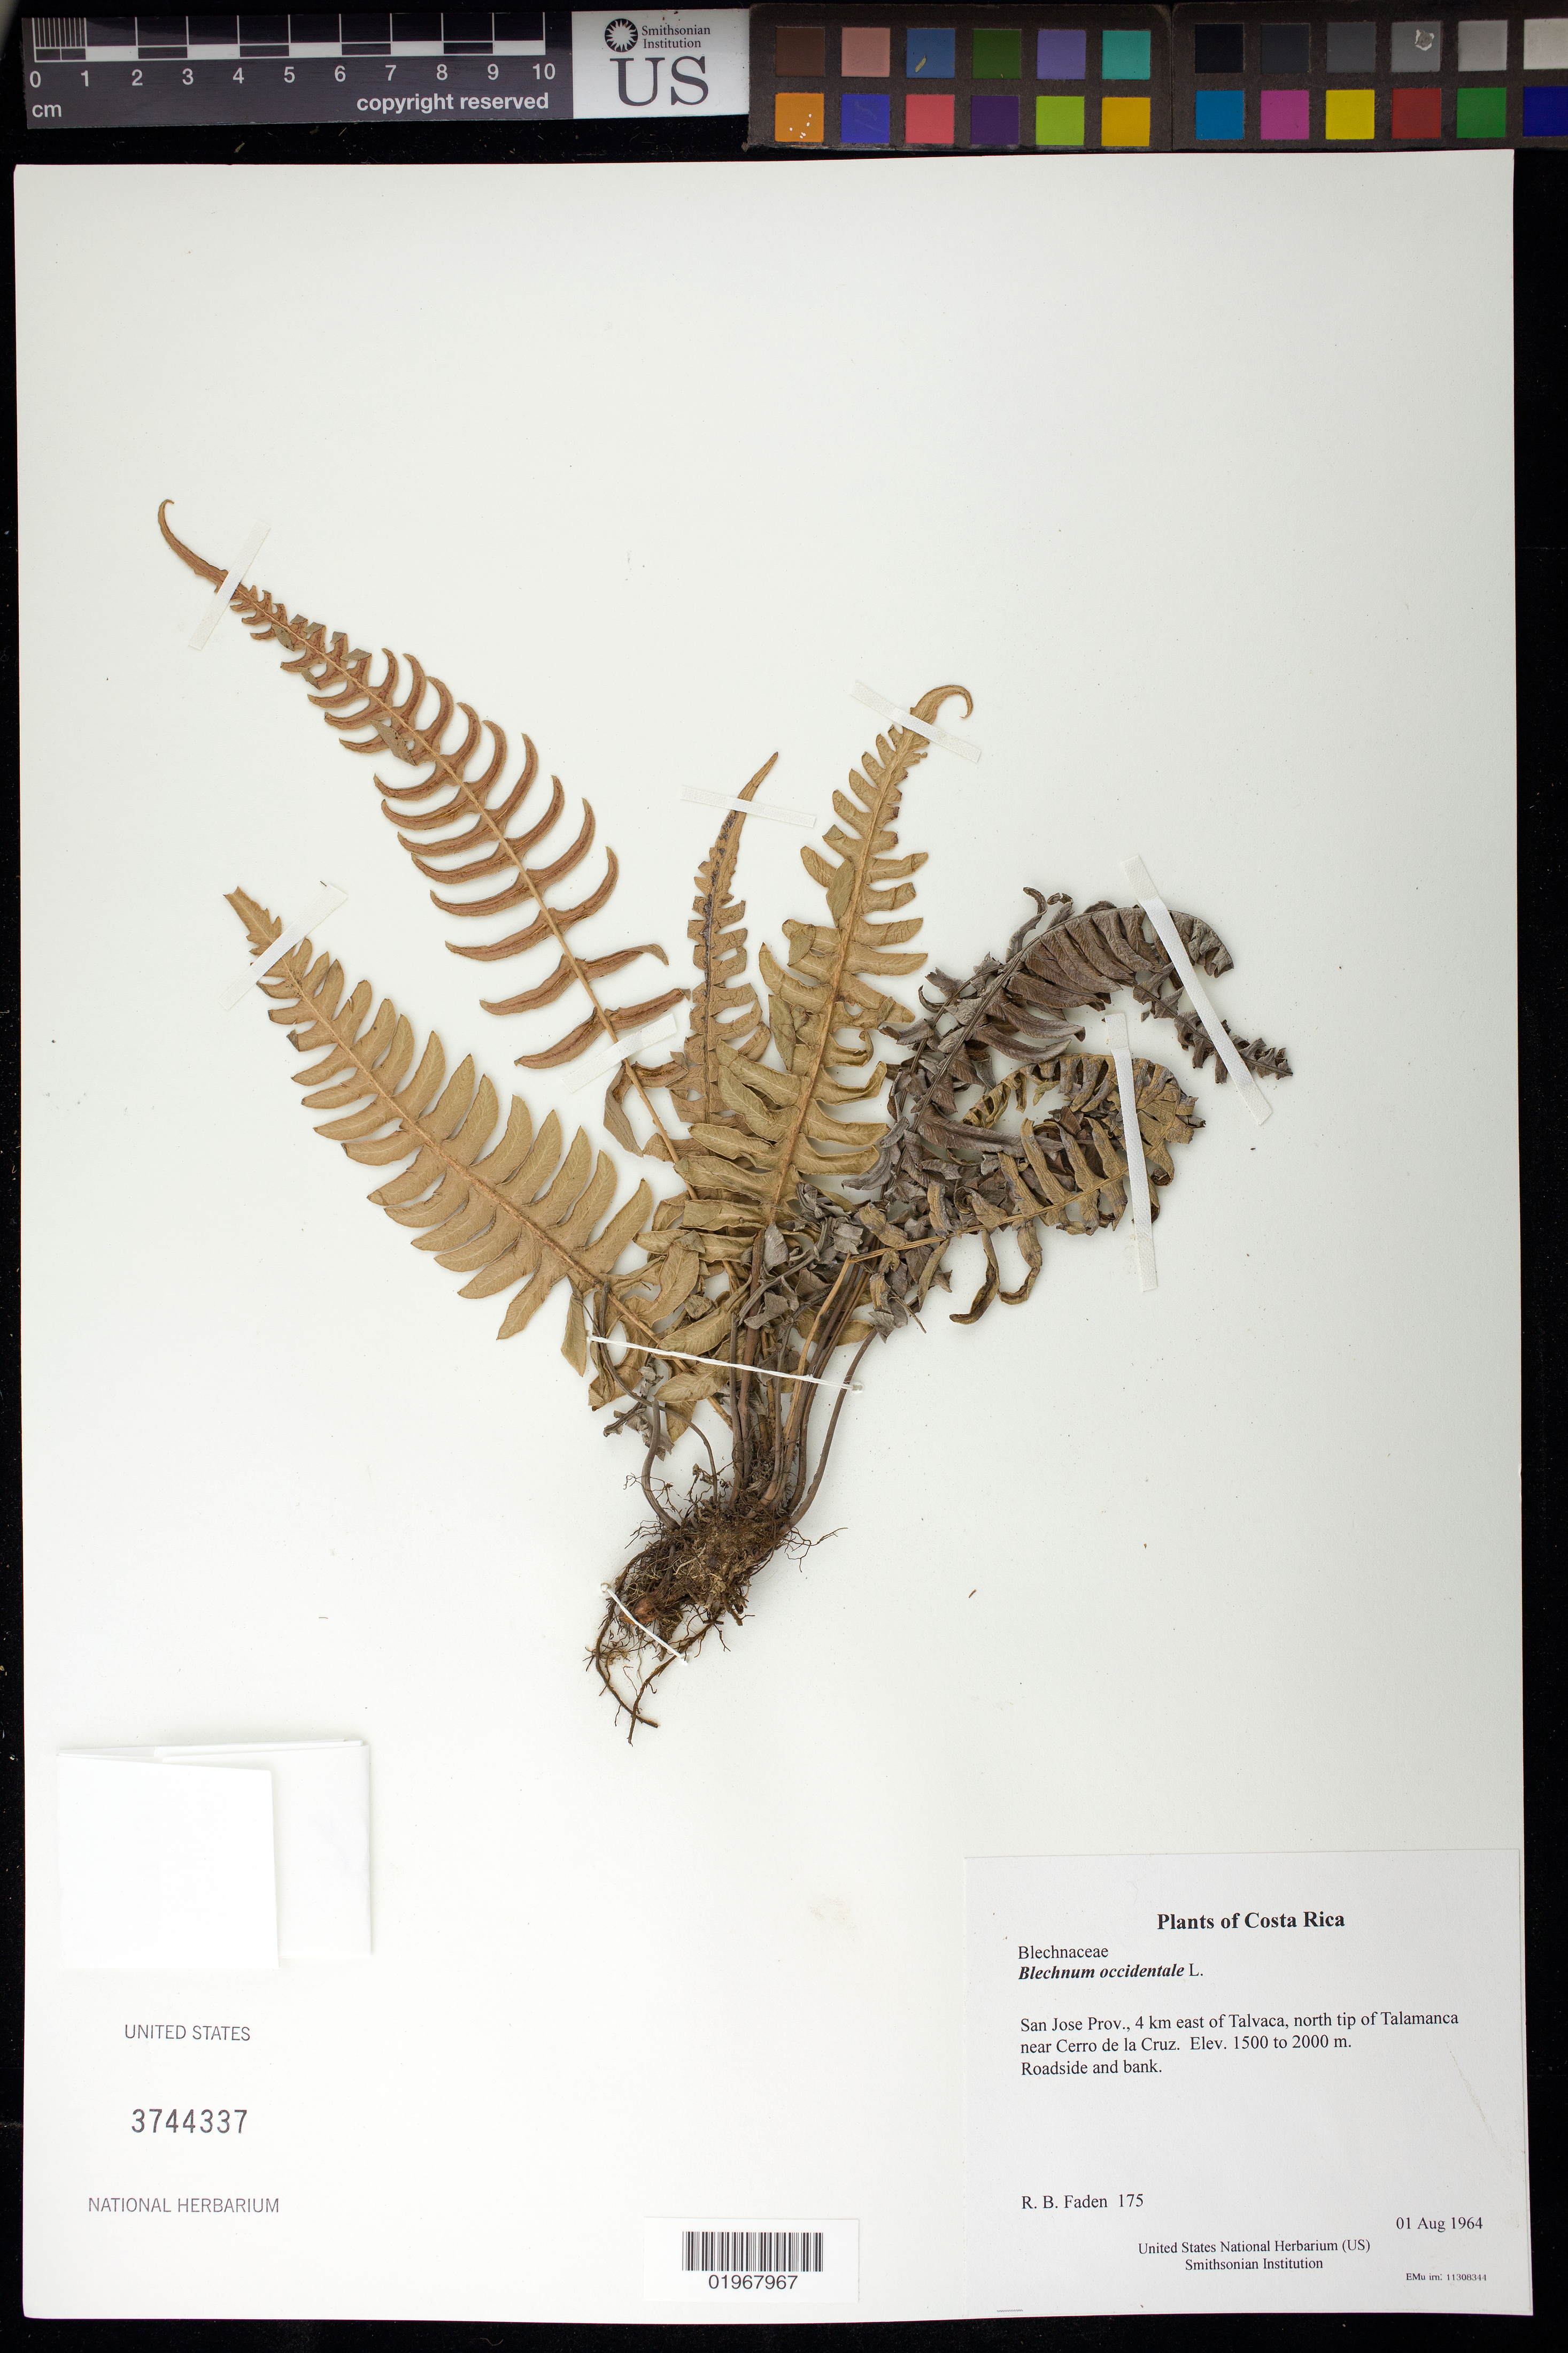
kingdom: Plantae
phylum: Tracheophyta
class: Polypodiopsida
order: Polypodiales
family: Blechnaceae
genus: Blechnum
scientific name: Blechnum occidentale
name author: L.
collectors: R. B. Faden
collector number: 175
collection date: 1964-08-01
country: Costa Rica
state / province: San Jose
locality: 4 km east of Talvaca, north tip of Talamanca near Cerro de la Cruz.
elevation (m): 1500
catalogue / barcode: US 3744337